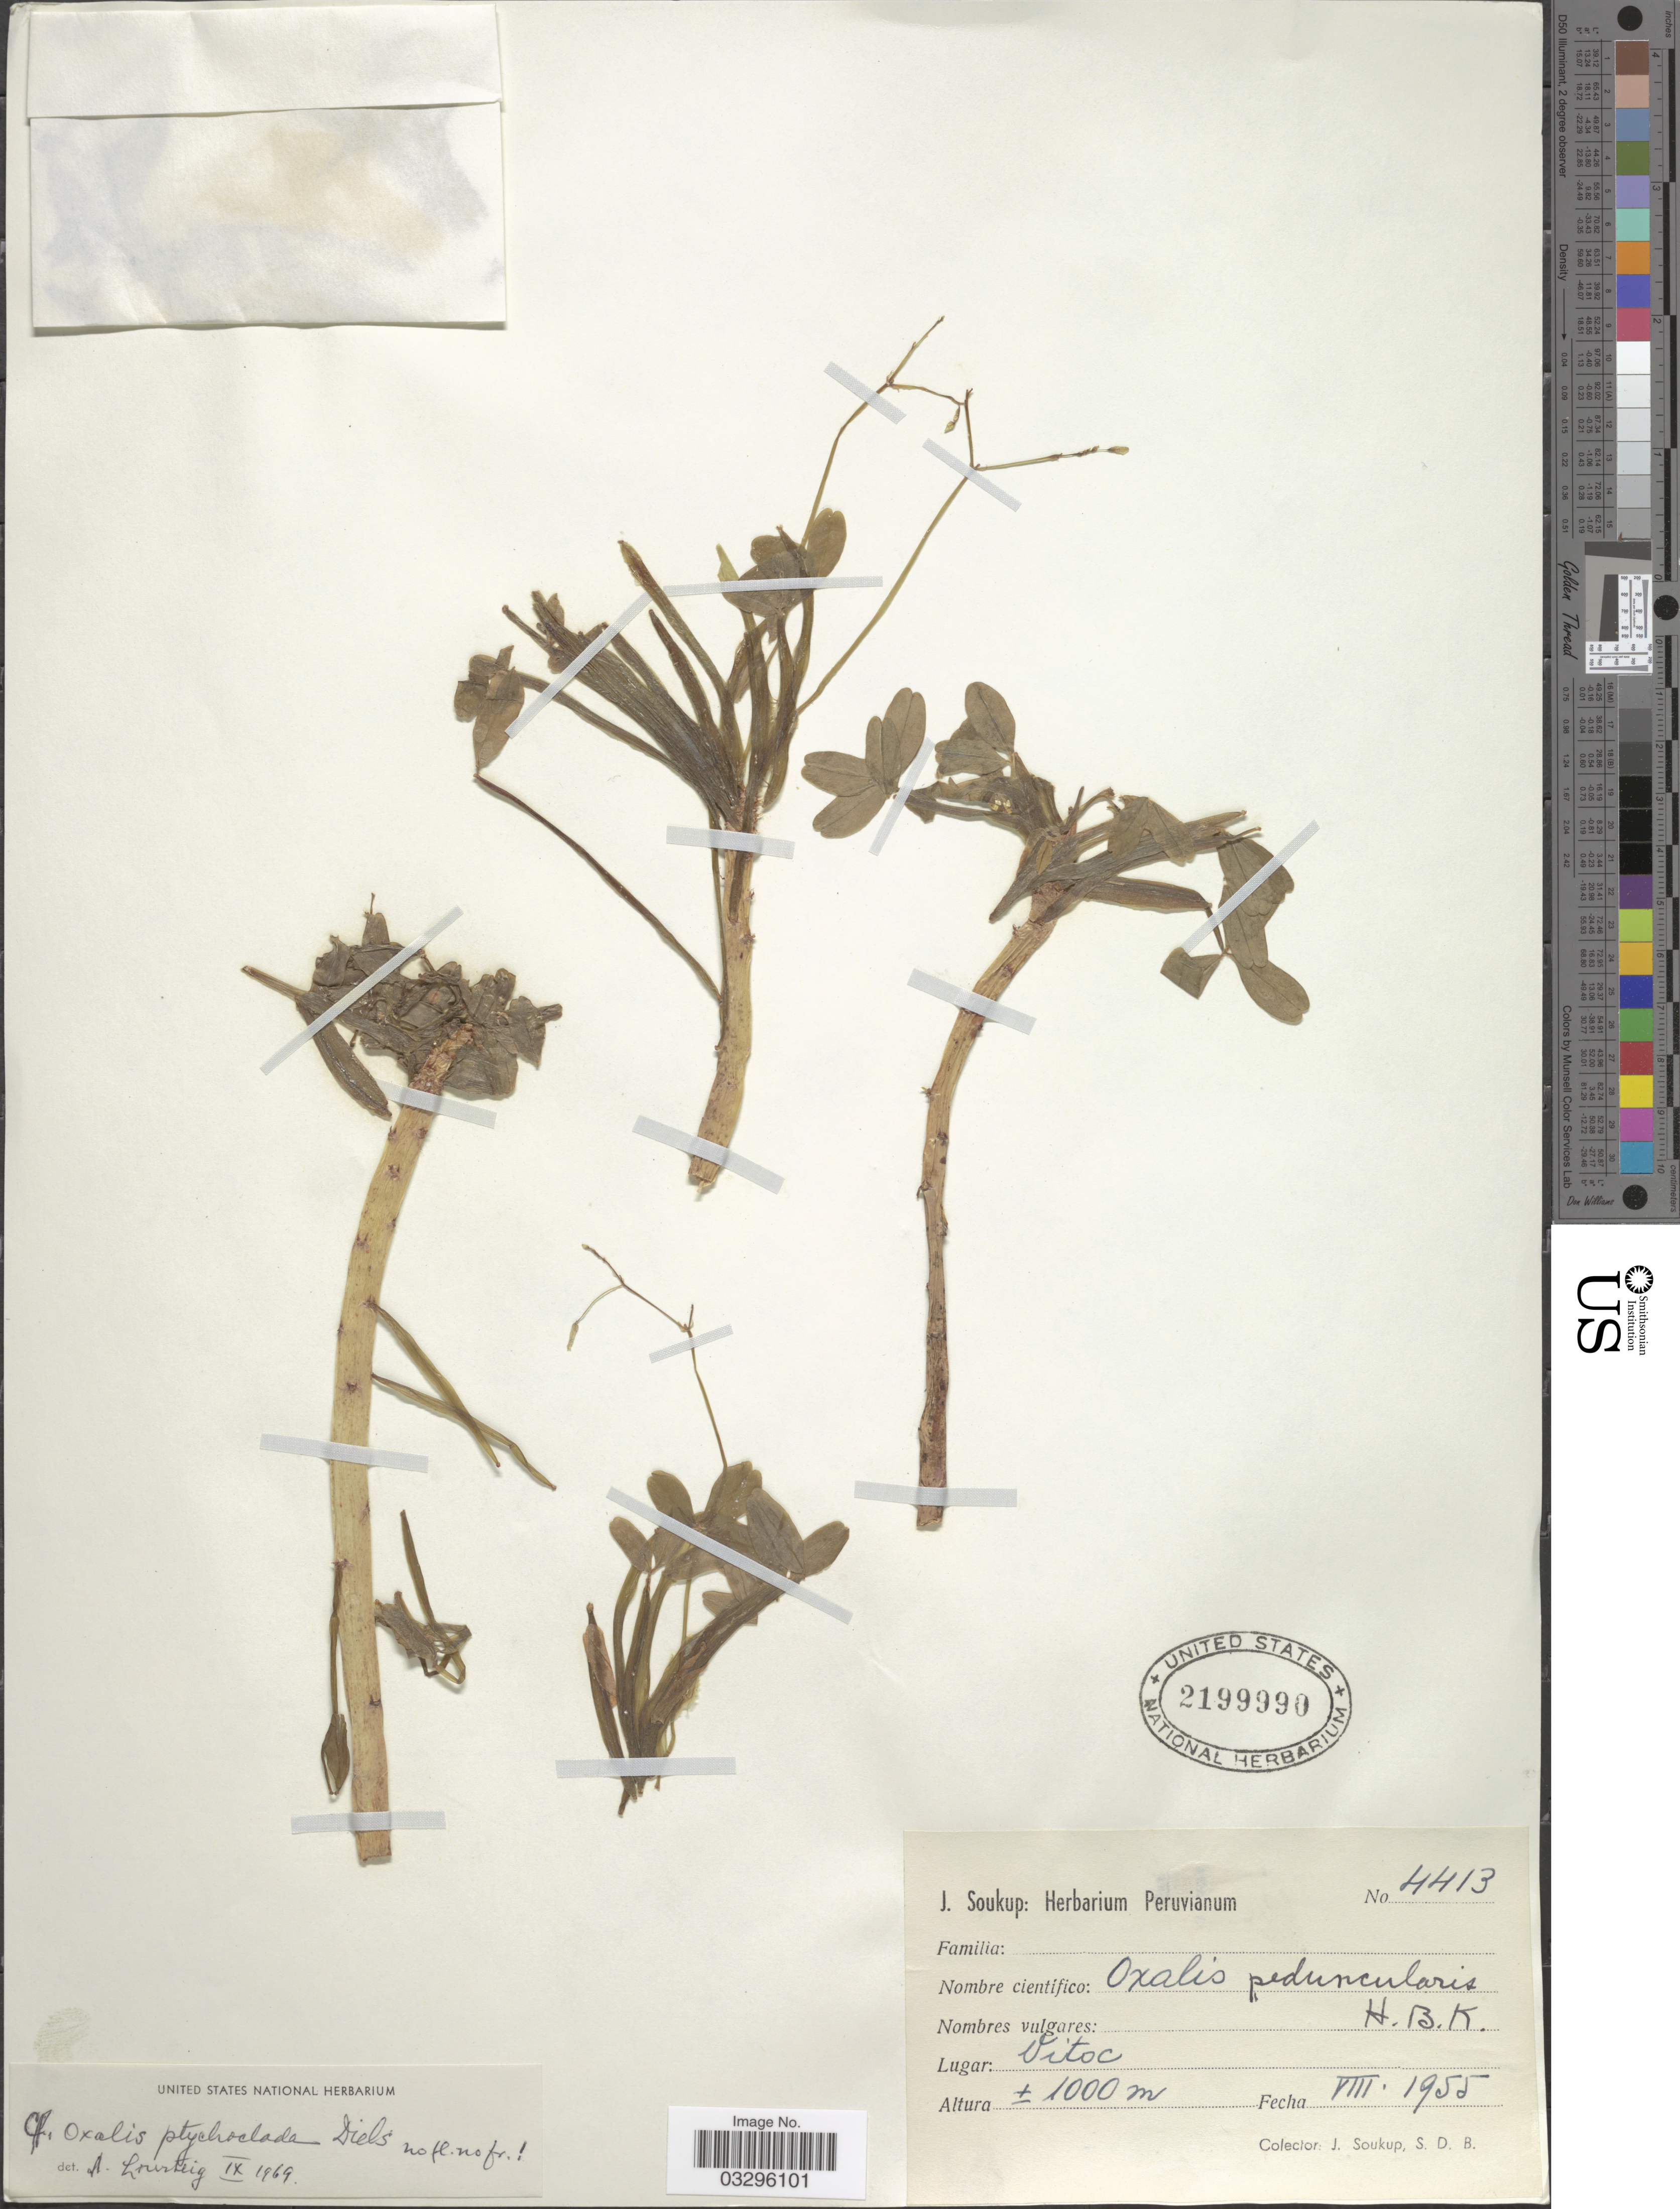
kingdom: Plantae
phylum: Tracheophyta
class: Magnoliopsida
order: Oxalidales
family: Oxalidaceae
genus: Oxalis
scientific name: Oxalis ptychoclada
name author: Diels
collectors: J. Soukup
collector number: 4413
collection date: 1955-08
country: Peru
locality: Vitoc.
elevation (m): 1000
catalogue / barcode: US 2199990